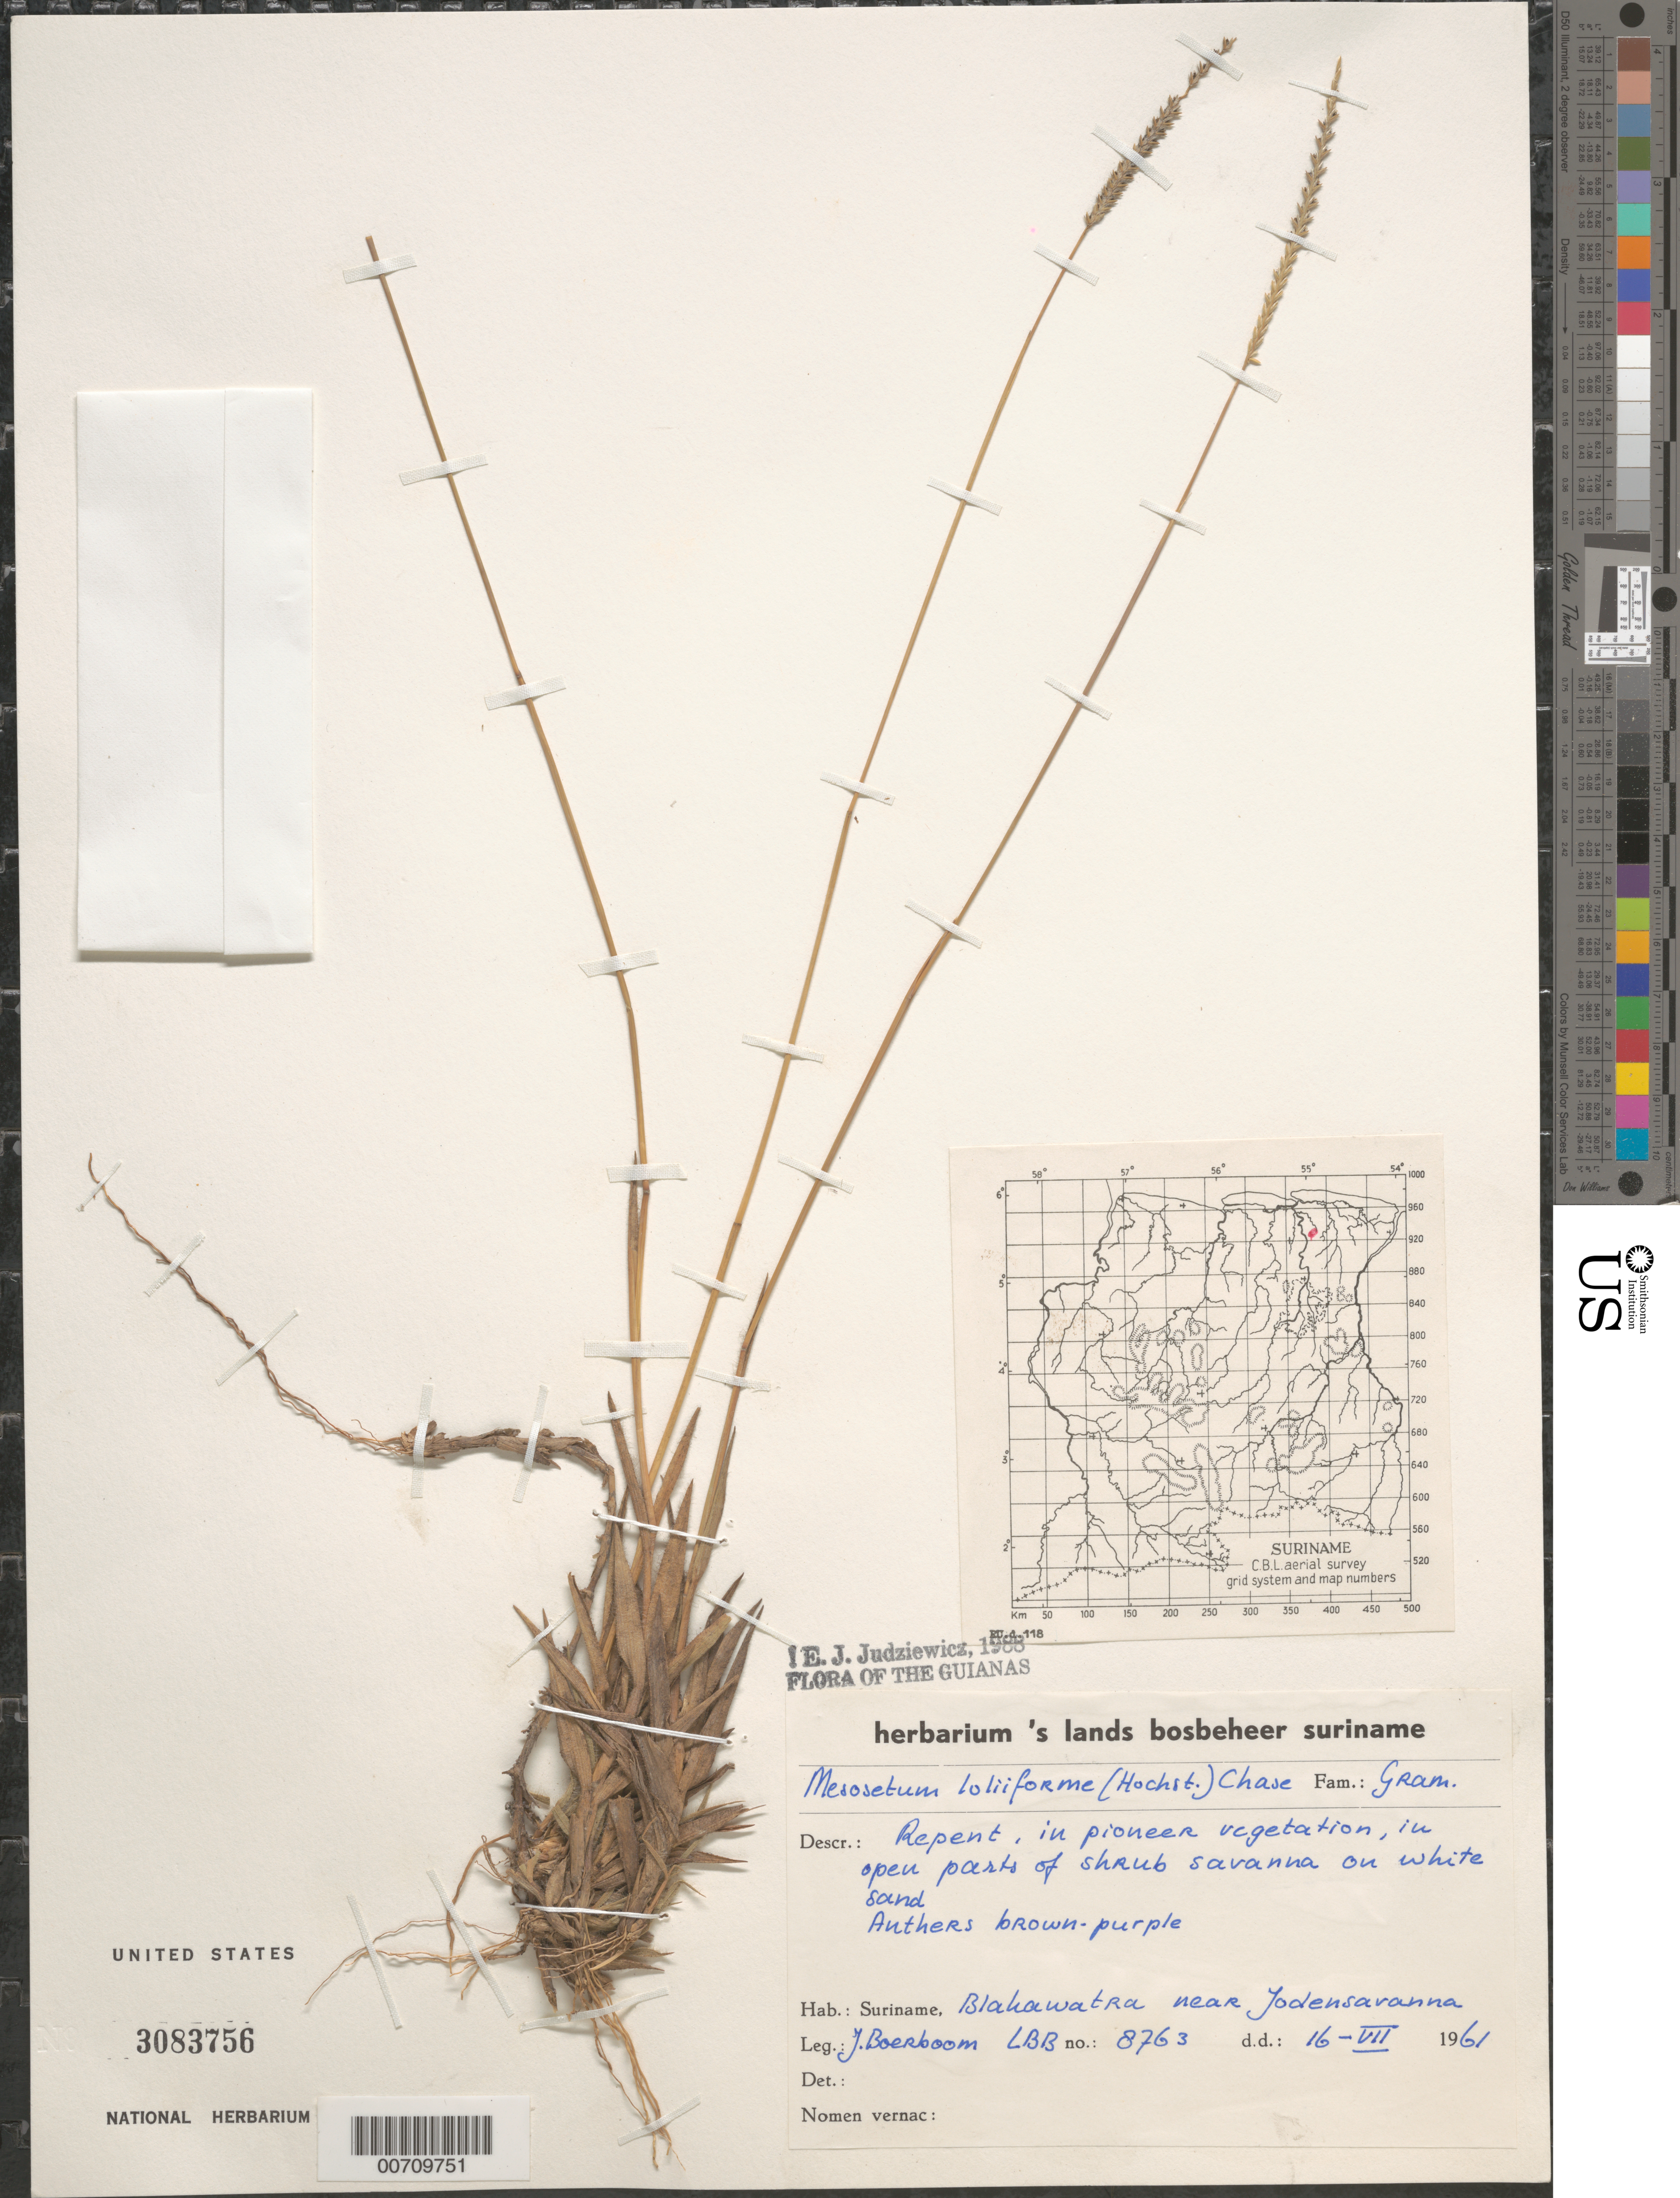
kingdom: Plantae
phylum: Tracheophyta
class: Liliopsida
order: Poales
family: Poaceae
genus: Mesosetum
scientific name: Mesosetum loliiforme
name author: (Hochst. ex Steud.) Chase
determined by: Judziewicz, E. J.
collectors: J. Boerboom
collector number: LBB 8763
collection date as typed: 16-Jul-61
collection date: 1961-07-16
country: Suriname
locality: Blakawatra; Jodenssavanne-Mapane Kreek area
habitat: Pioneer vegetation, in open parts of shrub savanna on white sand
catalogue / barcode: US 3083756